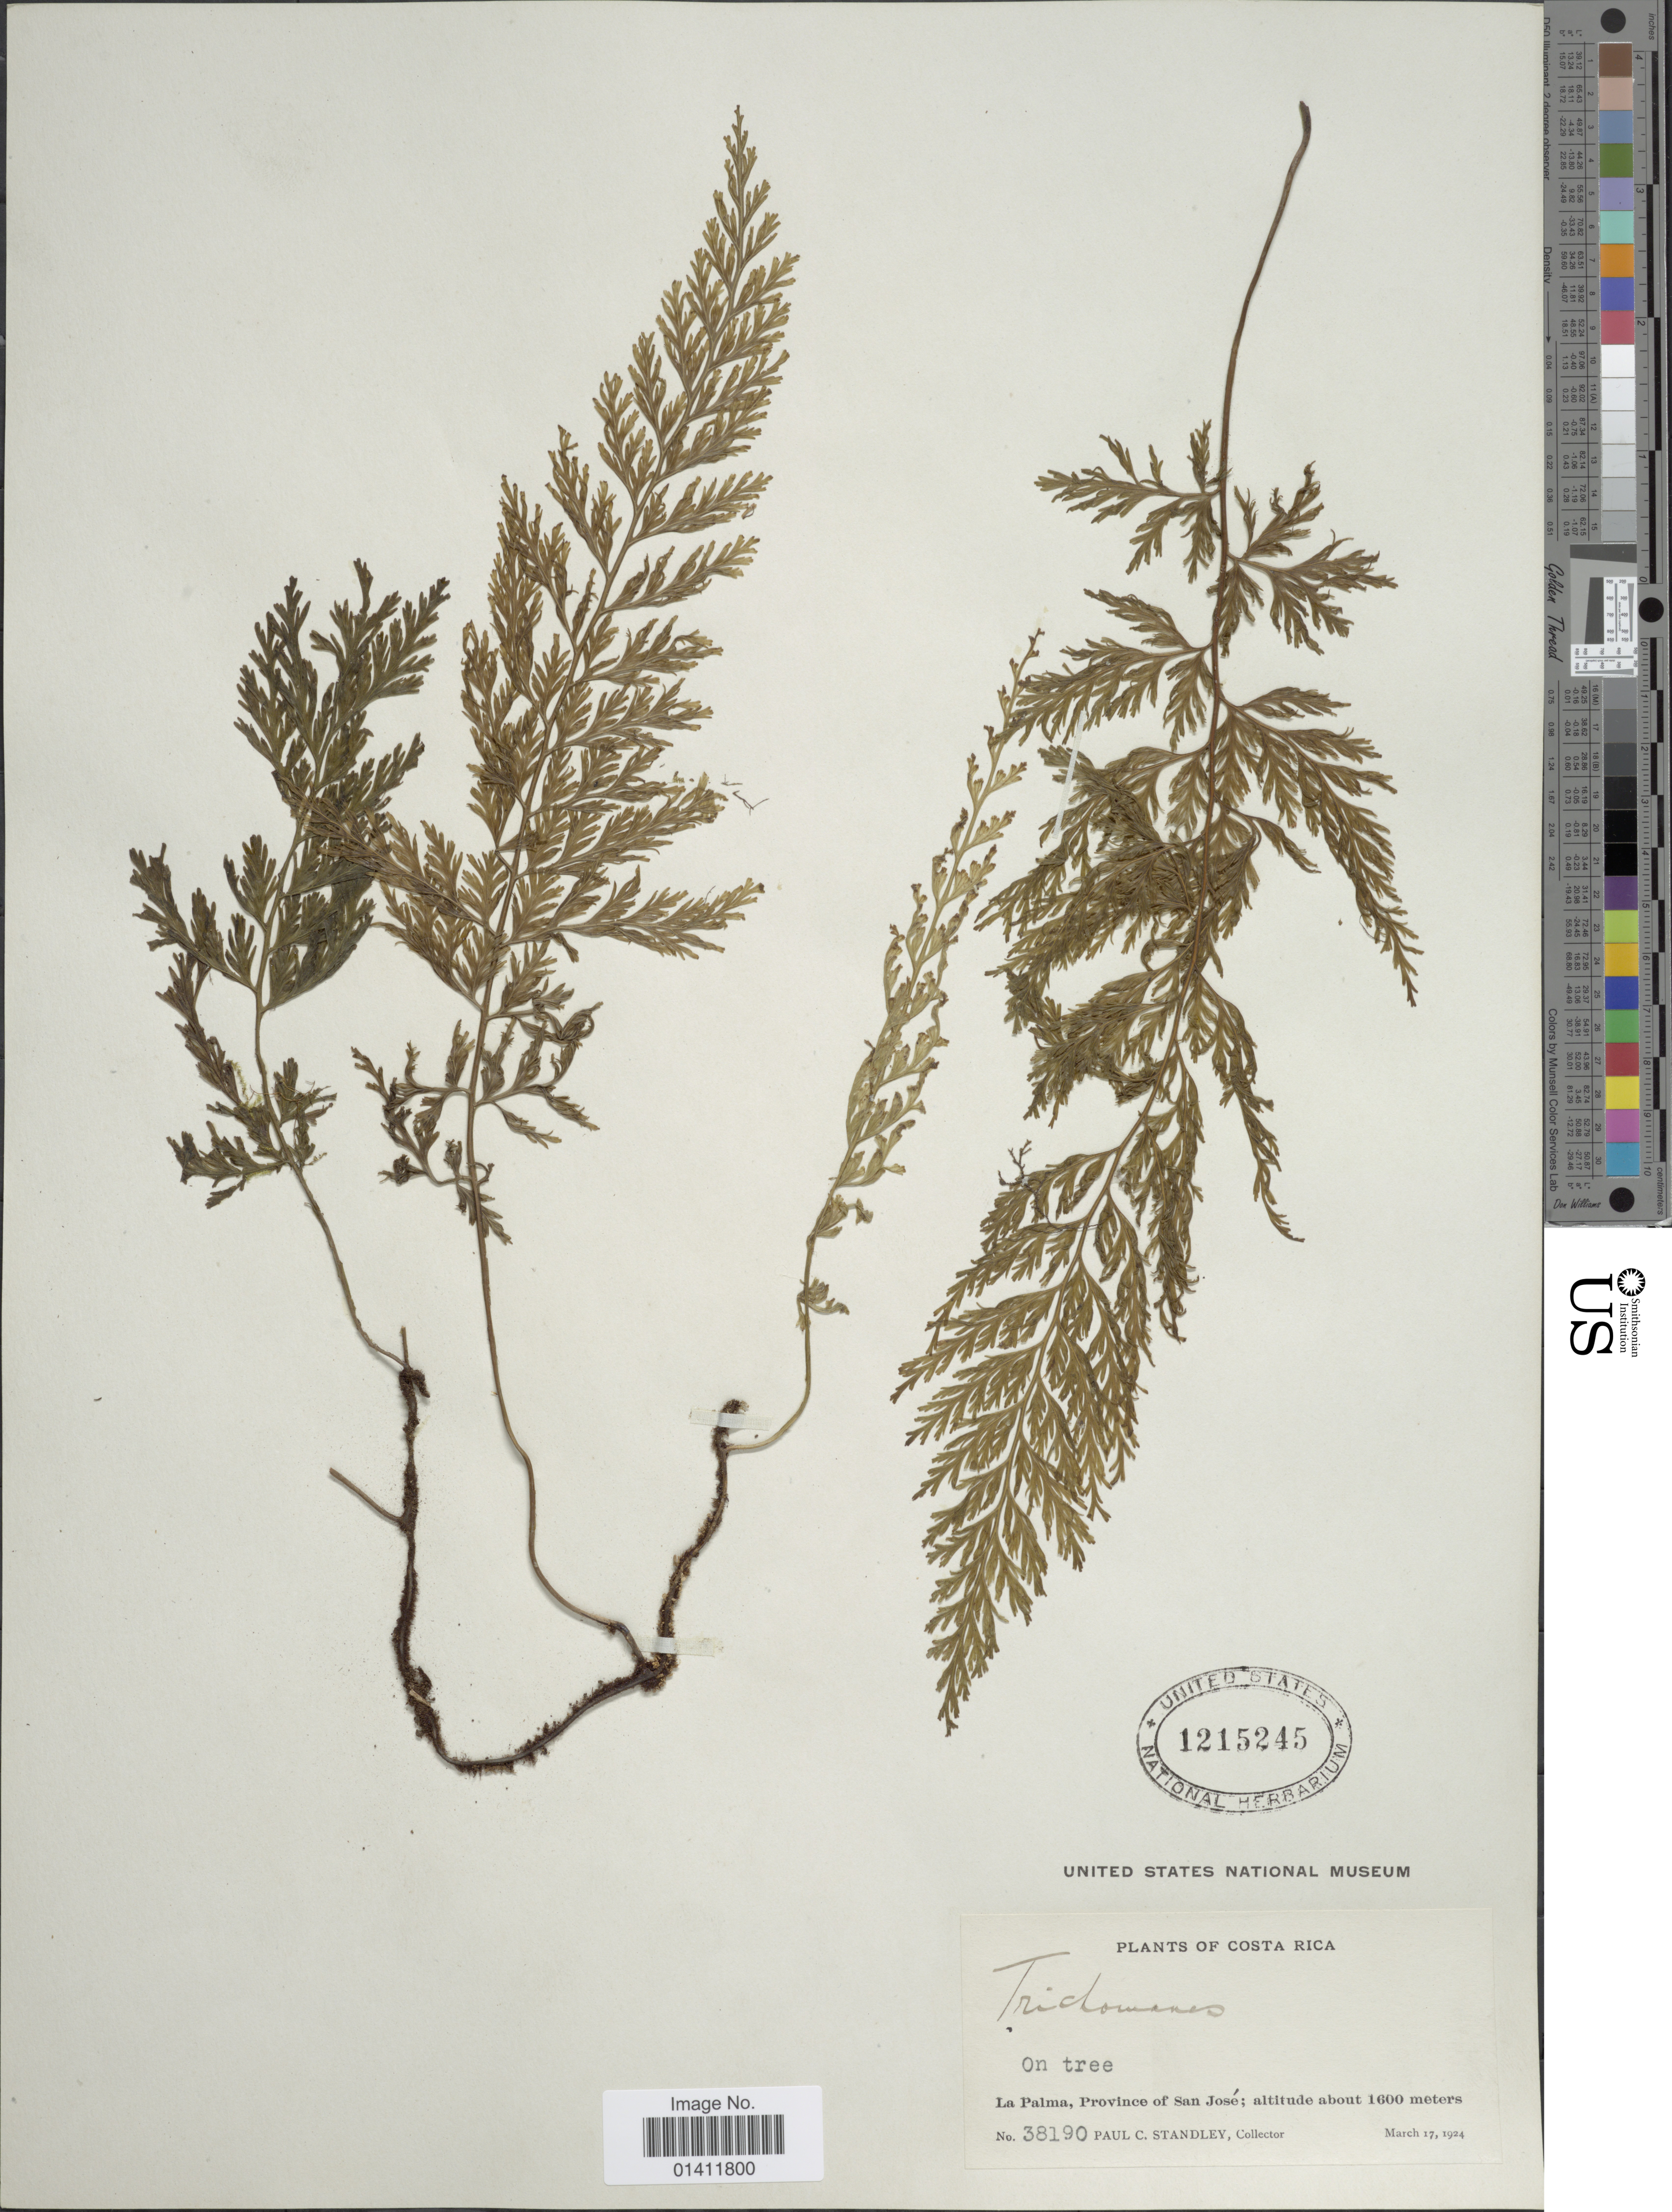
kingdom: Plantae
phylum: Tracheophyta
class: Polypodiopsida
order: Hymenophyllales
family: Hymenophyllaceae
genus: Vandenboschia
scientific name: Vandenboschia radicans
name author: (Sw.) Copel.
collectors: P. C. Standley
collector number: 38190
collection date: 1924-03-17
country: Costa Rica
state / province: San José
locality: La Palma, Province of San Jose.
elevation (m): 1600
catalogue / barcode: US 1215245